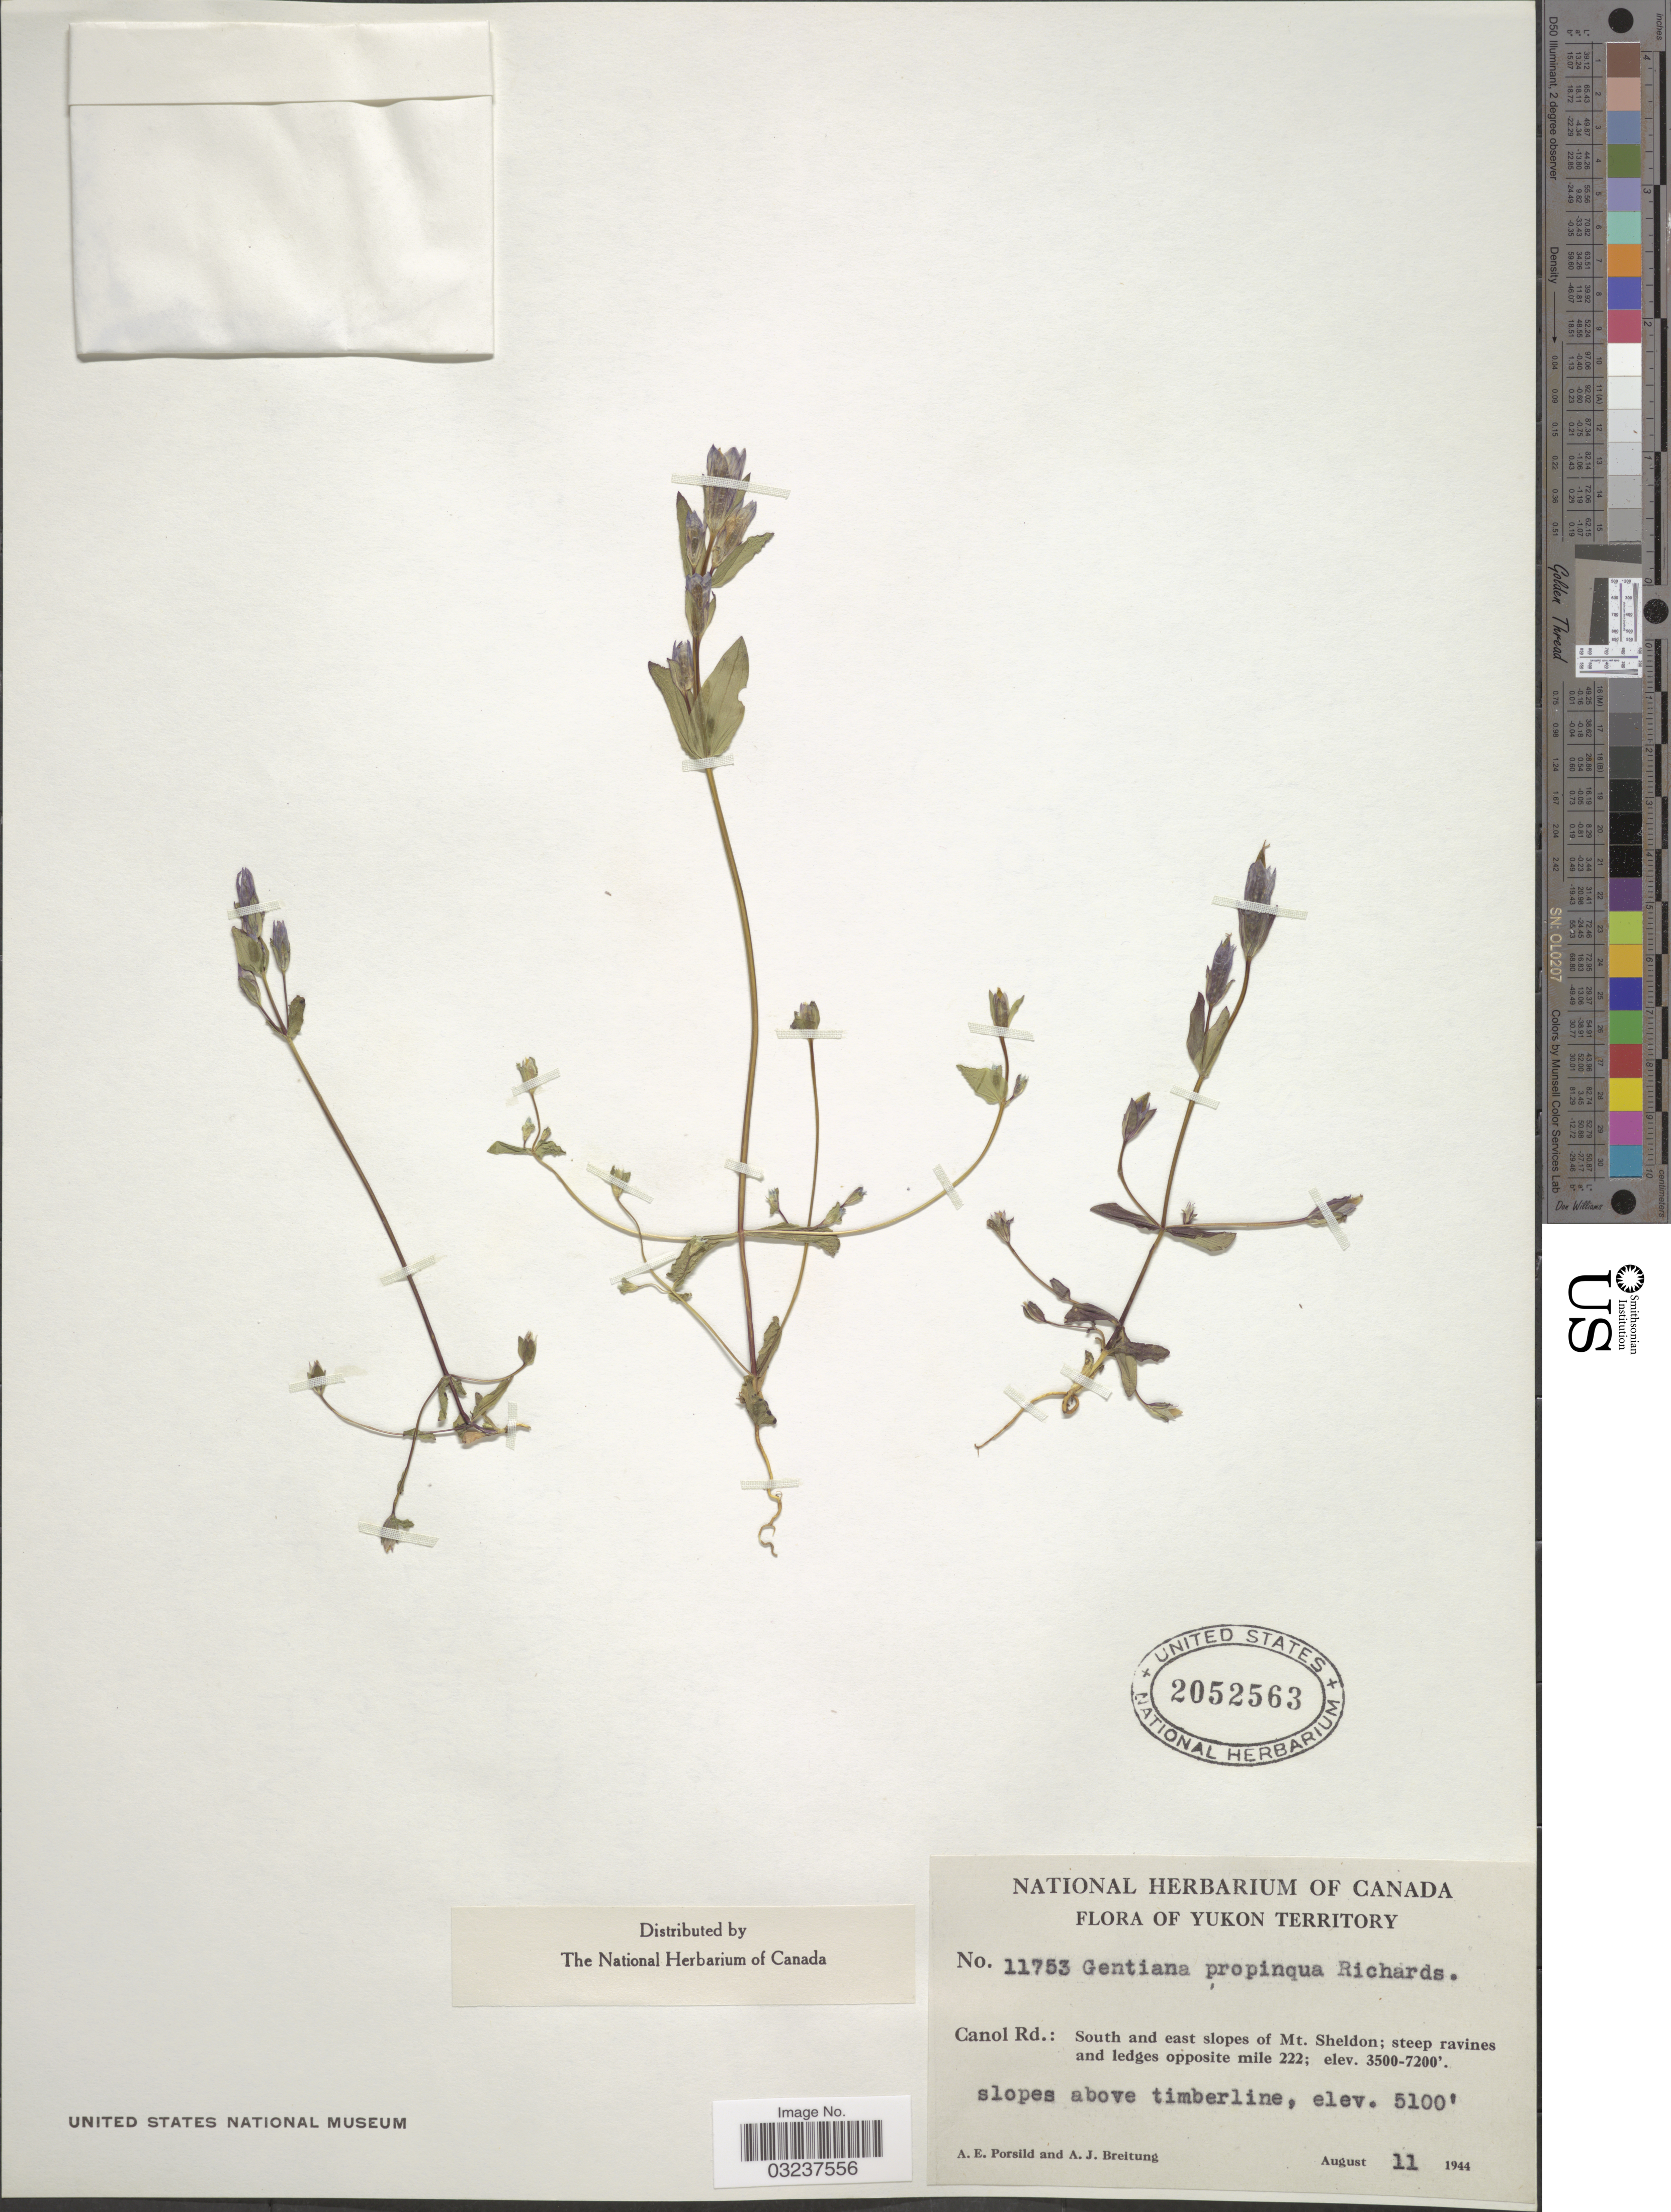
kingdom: Plantae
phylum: Tracheophyta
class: Magnoliopsida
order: Gentianales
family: Gentianaceae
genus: Gentianella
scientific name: Gentianella propinqua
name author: (Richardson) J.M. Gillett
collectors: A. E. Porsild & A. Breitung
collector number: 11753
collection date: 1944-08-11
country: Canada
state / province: Yukon Territory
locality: Canol Rd.: South and east slopes of Mt. Sheldon; steep ravines and ledges opposite mile 222.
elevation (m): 1554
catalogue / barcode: US 2052563